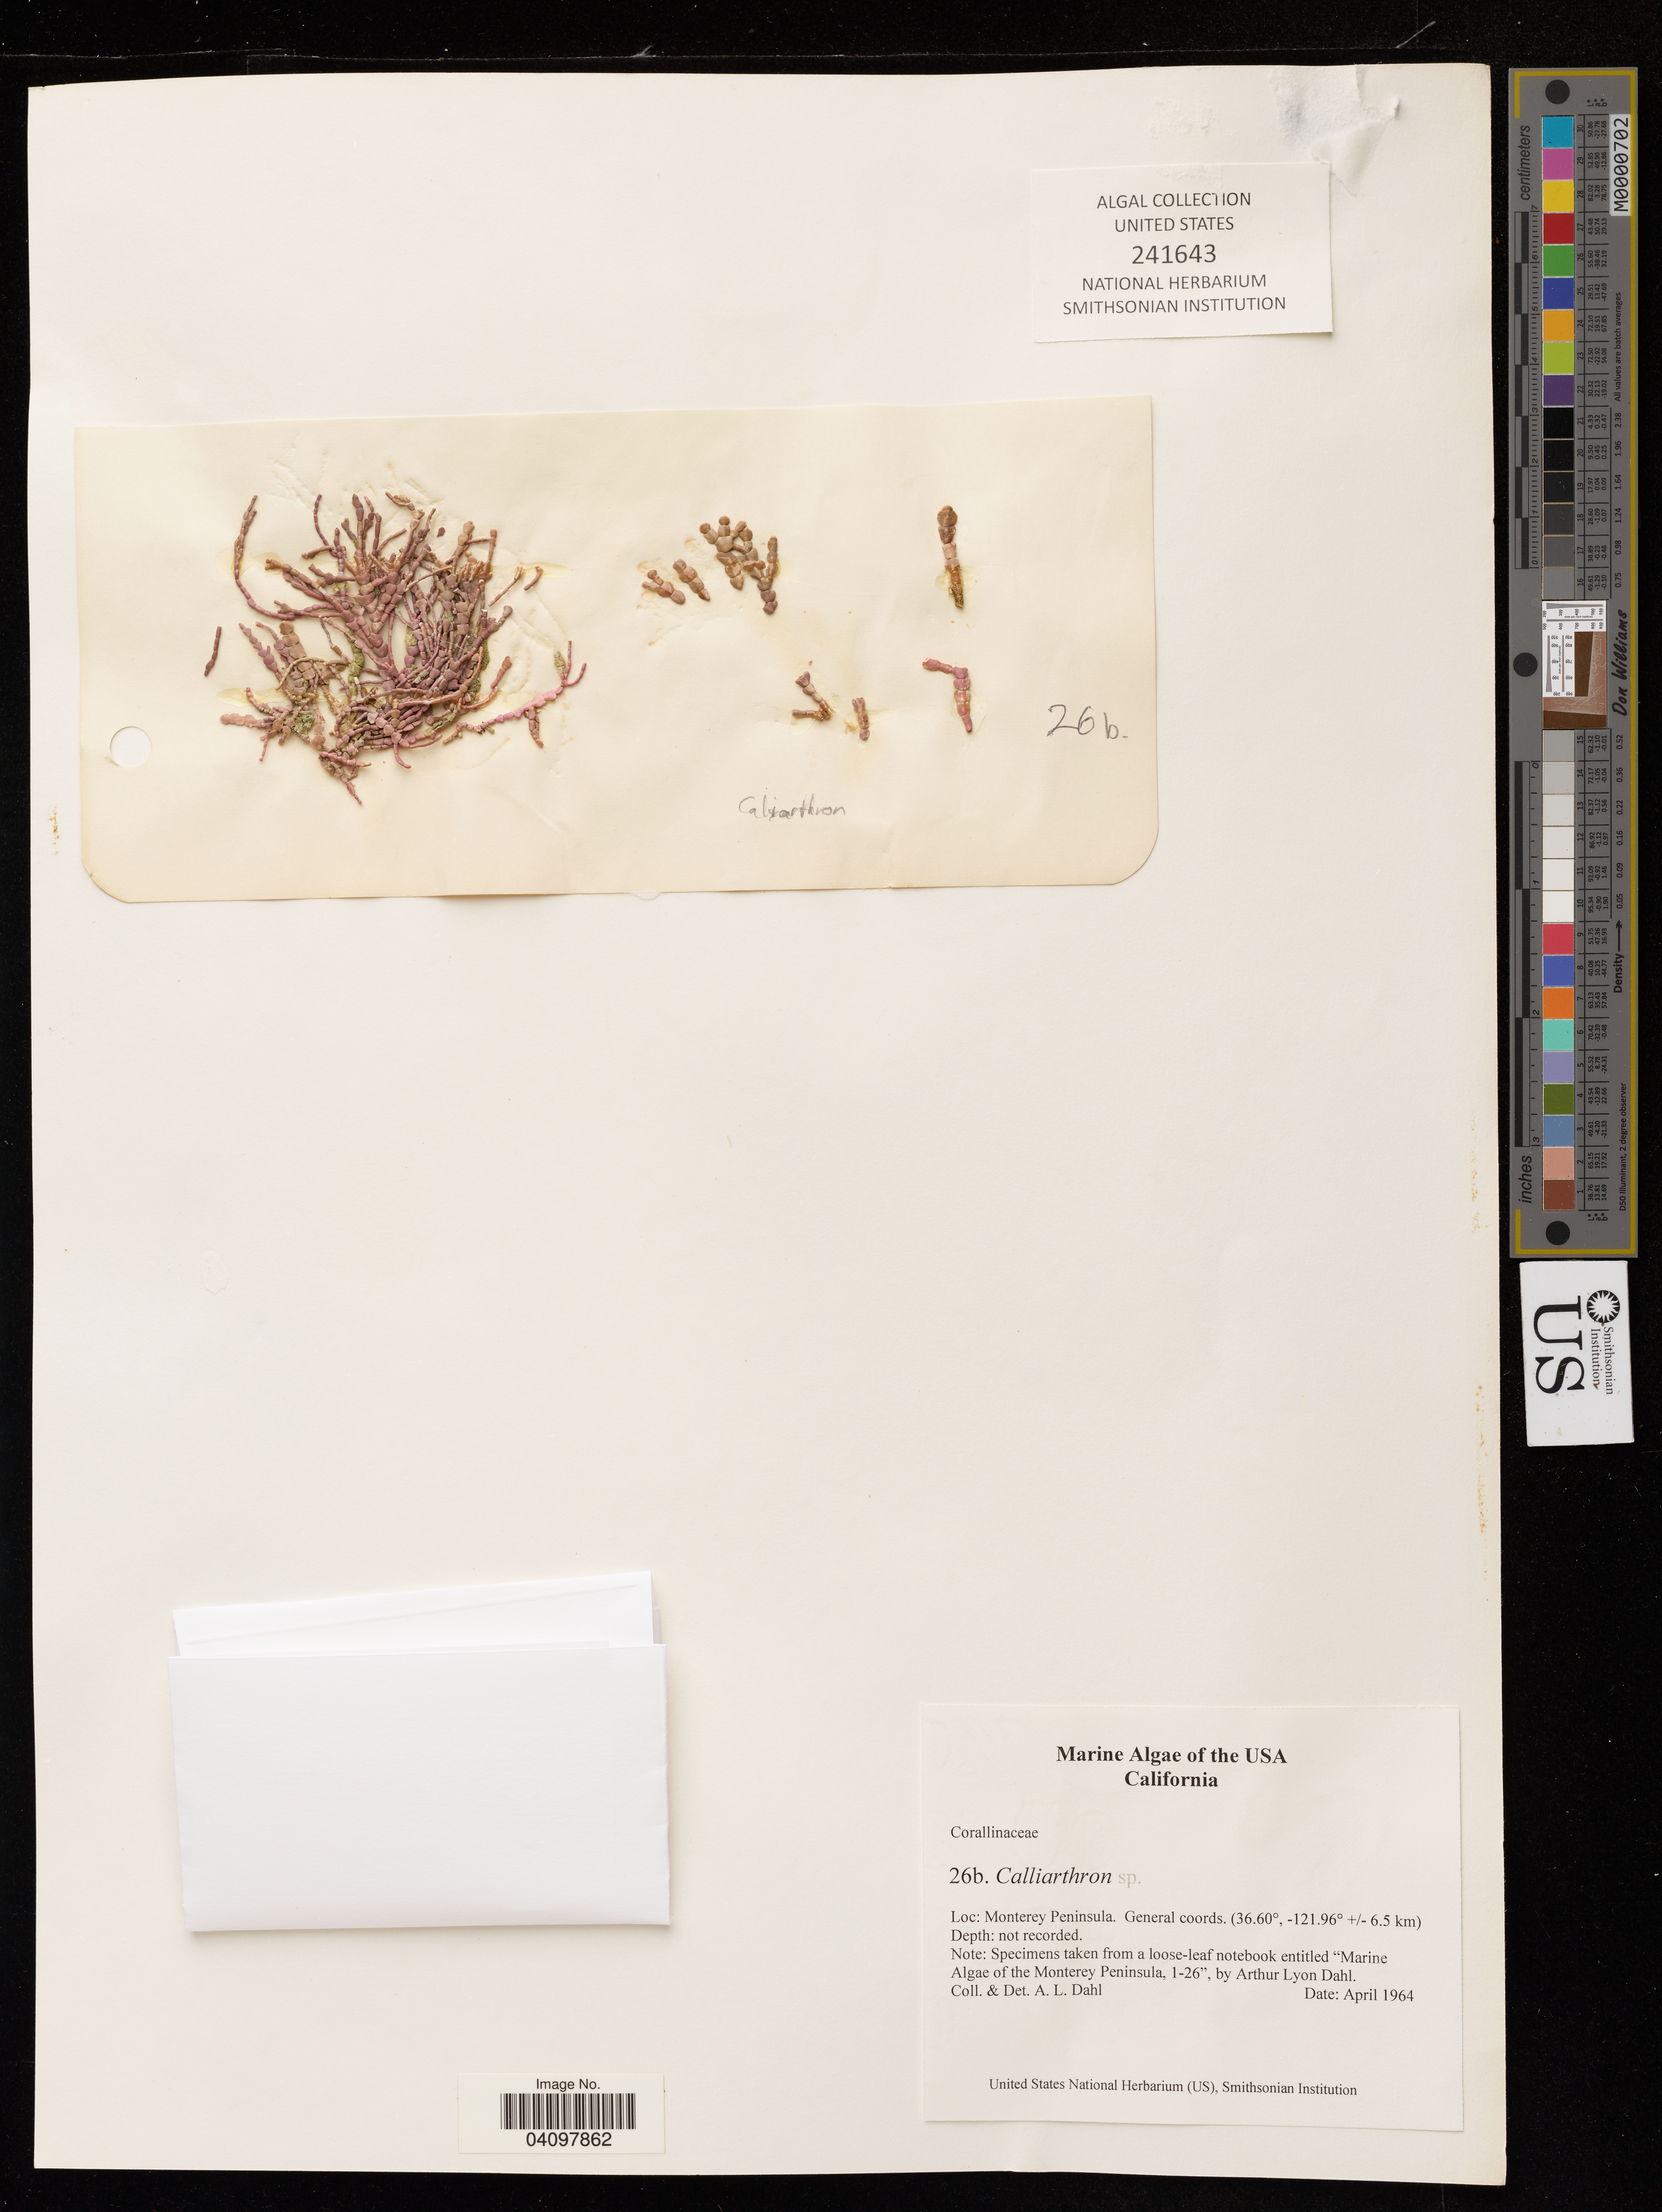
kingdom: Plantae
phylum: Rhodophyta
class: Florideophyceae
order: Corallinales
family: Corallinaceae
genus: Calliarthron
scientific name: Calliarthron sp.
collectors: A. Dahl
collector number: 26b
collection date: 1964-04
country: United States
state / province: California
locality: Monterey Peninsula.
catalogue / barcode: US 241643